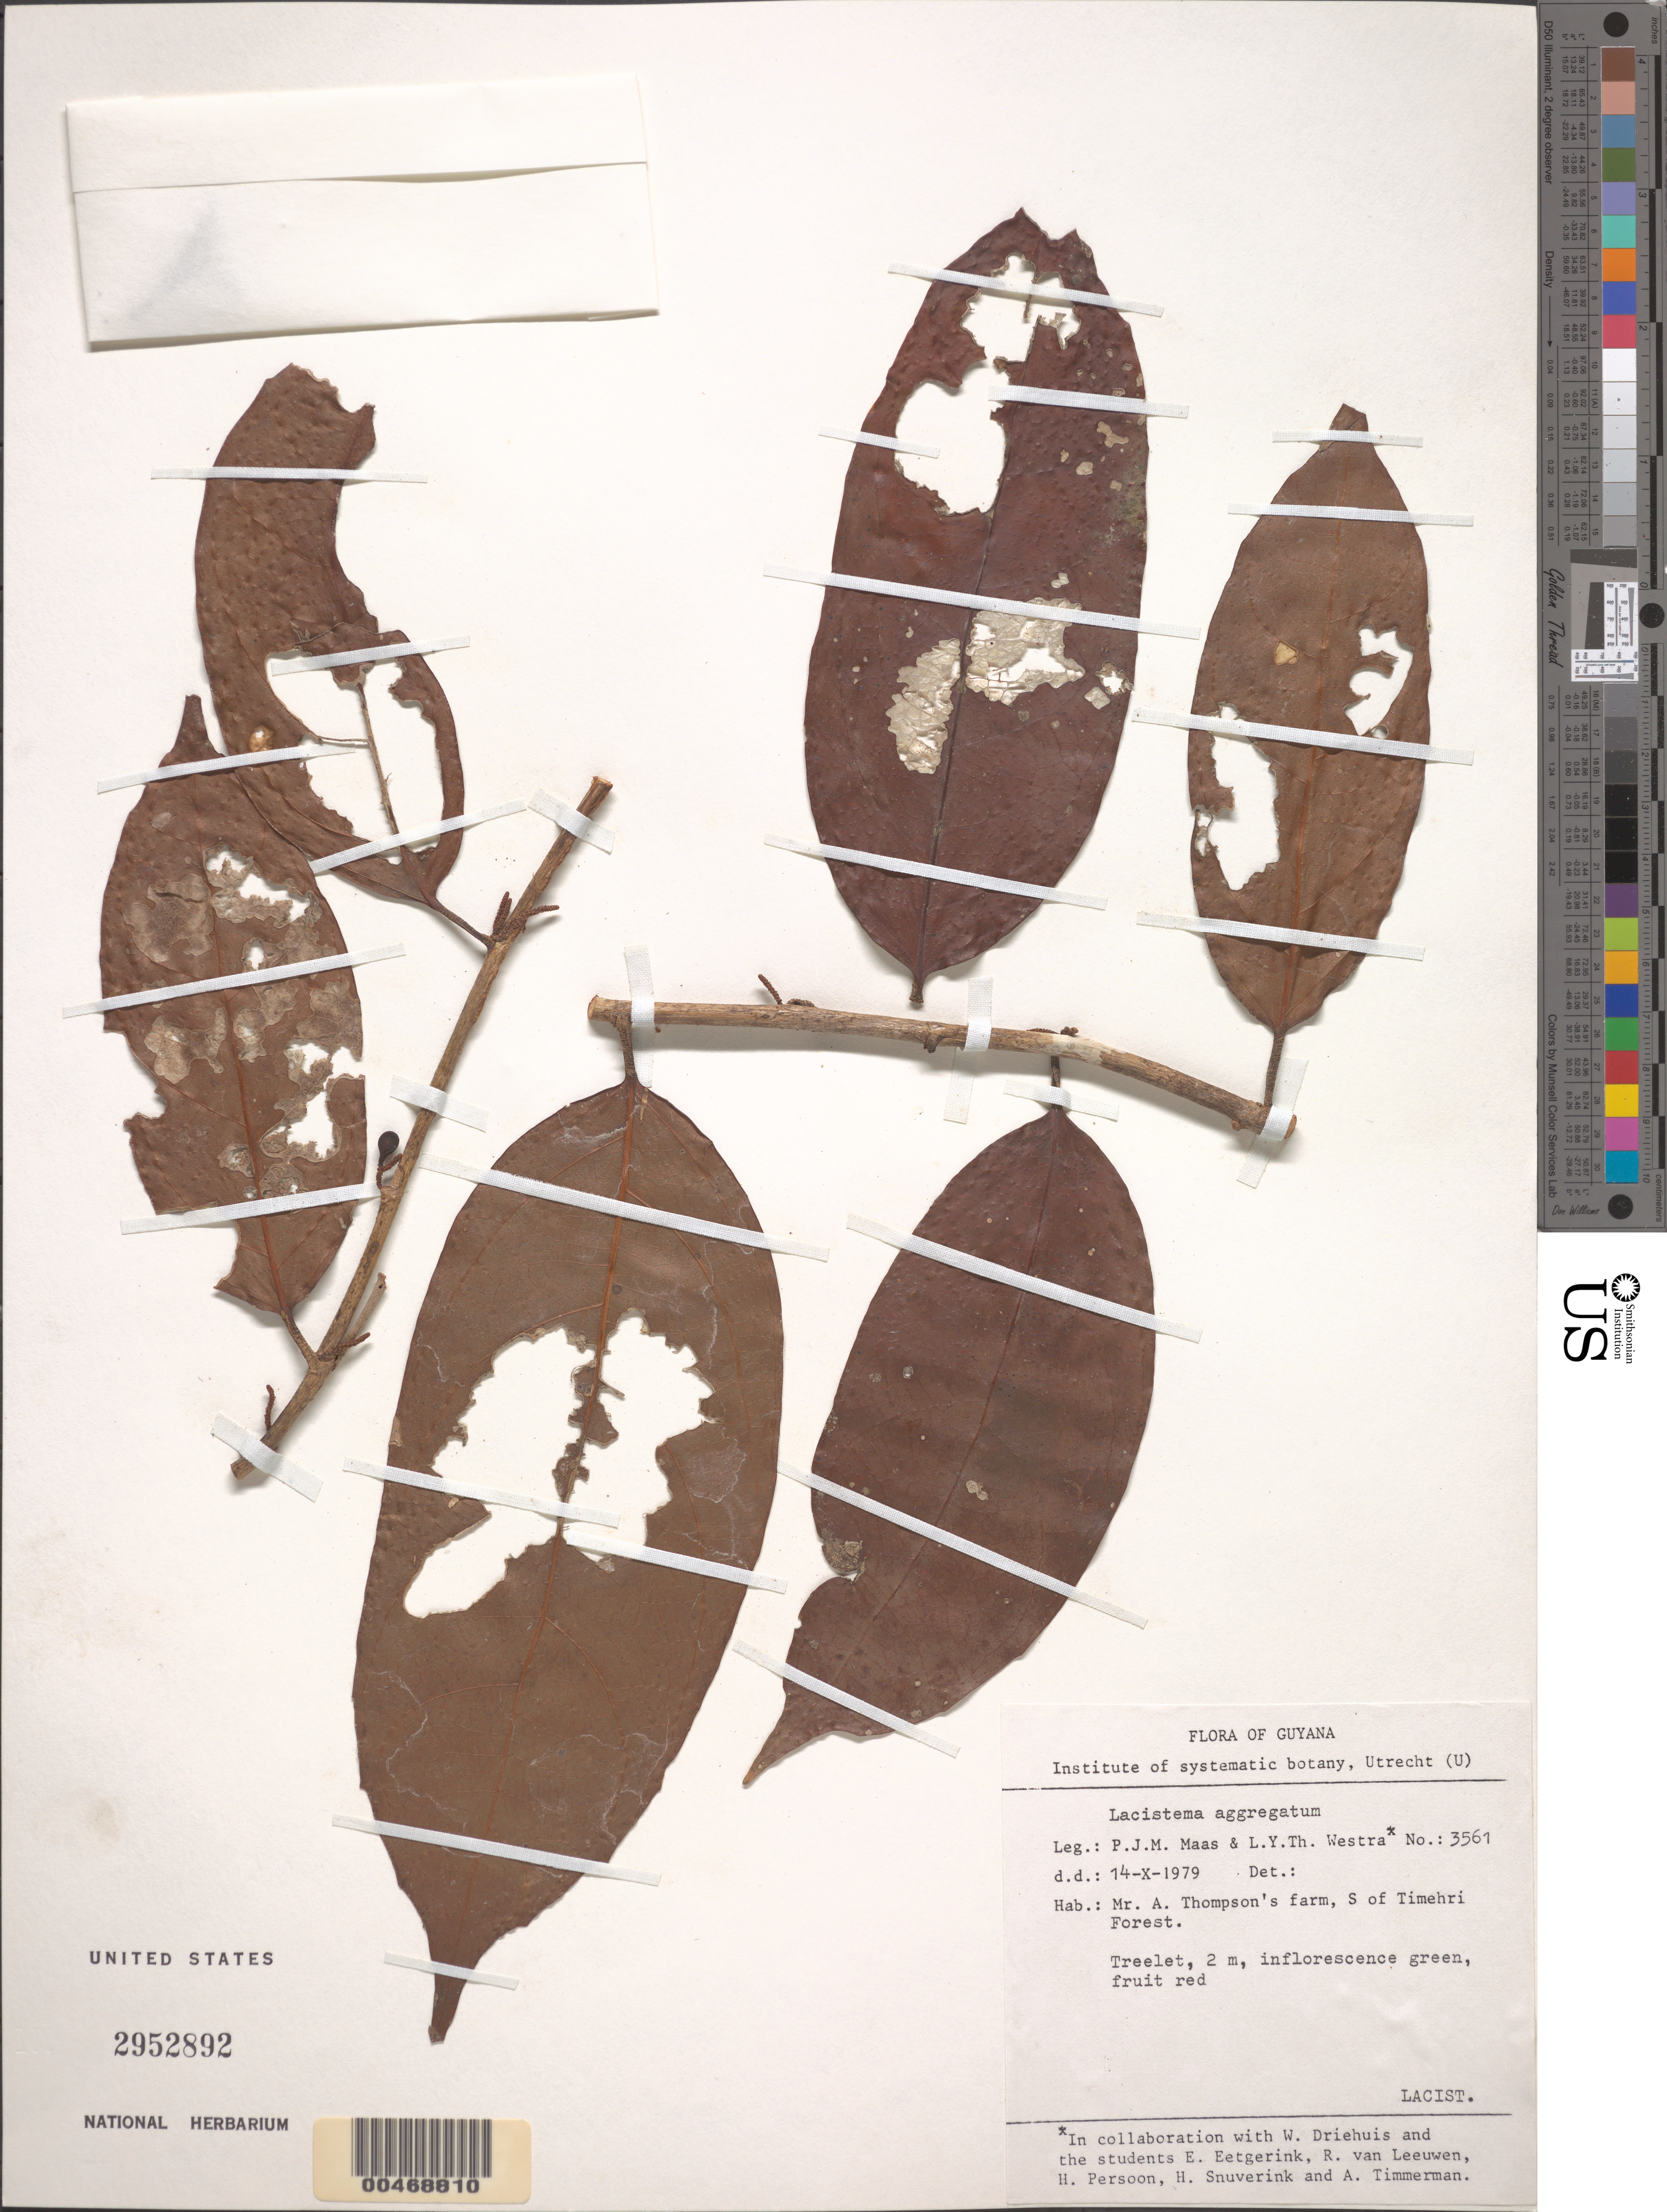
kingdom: Plantae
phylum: Tracheophyta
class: Magnoliopsida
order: Malpighiales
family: Lacistemataceae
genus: Lacistema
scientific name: Lacistema aggregatum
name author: (P.J. Bergius) Rusby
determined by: Sleumer, H. O.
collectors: P. Maas, L. Y. T. Westra, W. Driehuis, E. Eetgerink, R. van Leeuwen, H. Persoon, J. H. Snuverink & A. Timmerman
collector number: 3561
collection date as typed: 14-Oct-79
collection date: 1979-10-14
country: Guyana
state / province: Demerara-Mahaica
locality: Timehri, S of, Mr. Adrian Thompson's Farm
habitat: Forest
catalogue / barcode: US 2952892